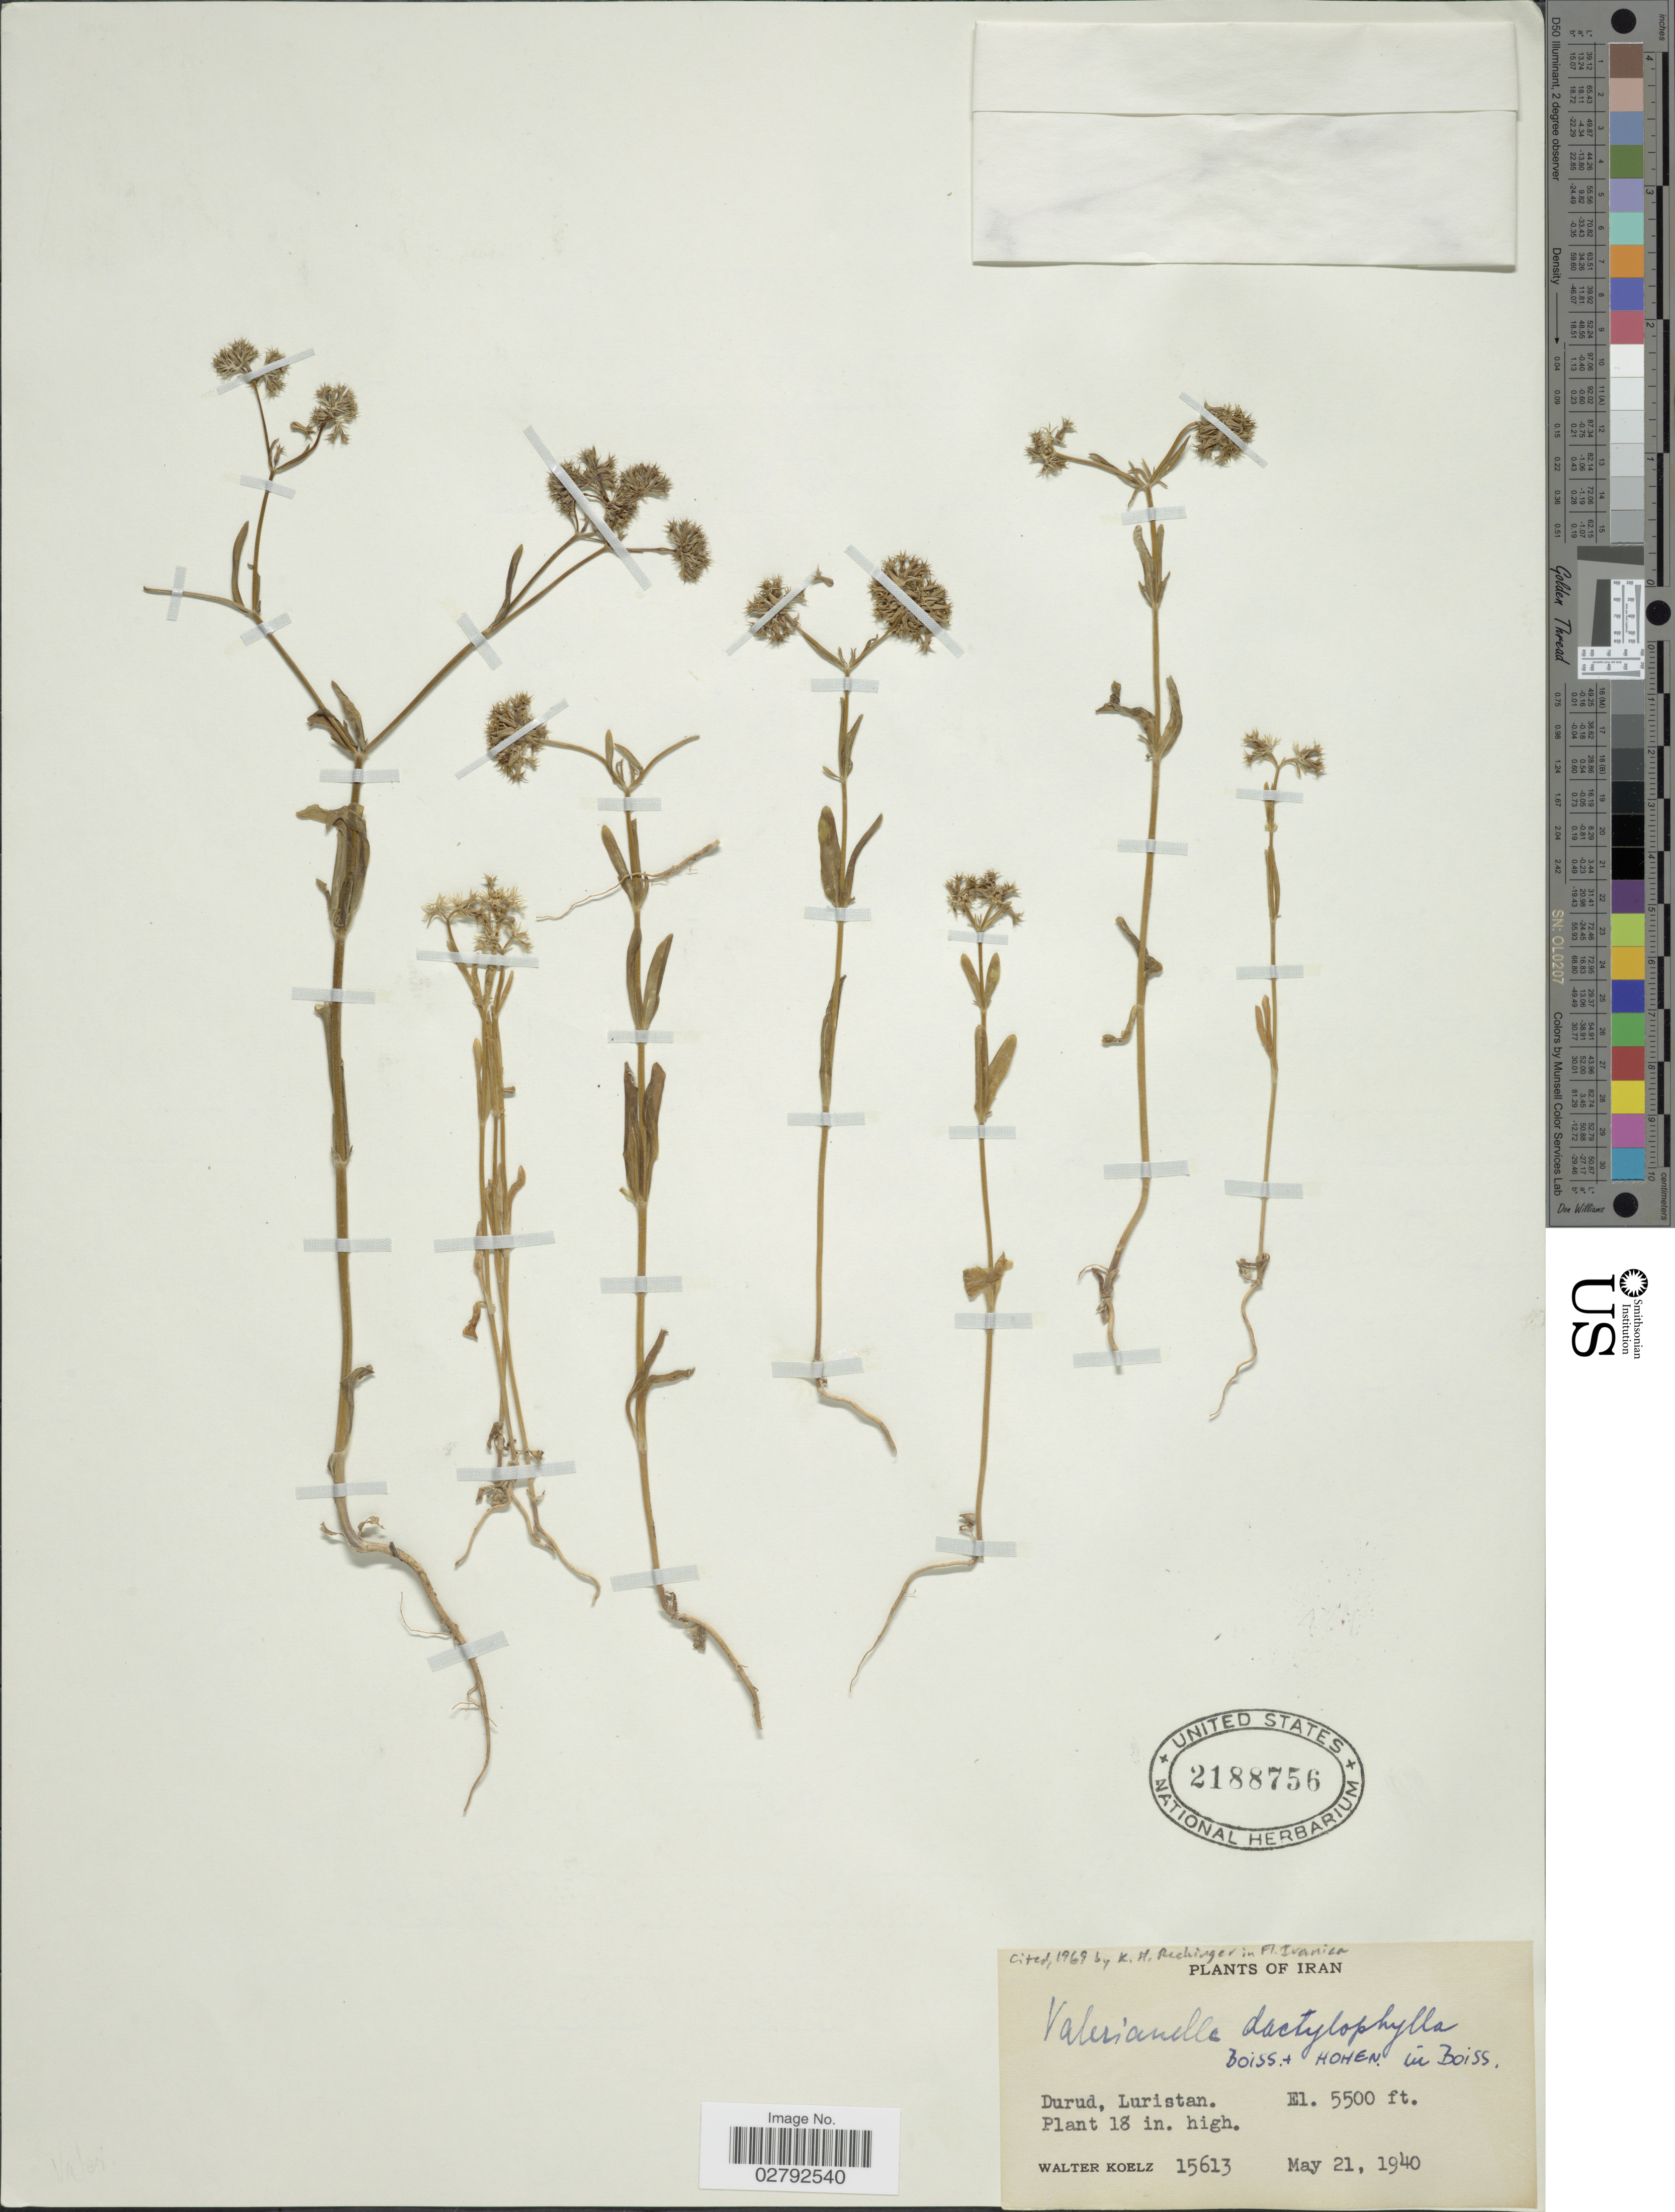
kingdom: Plantae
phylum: Tracheophyta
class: Magnoliopsida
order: Dipsacales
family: Caprifoliaceae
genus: Valerianella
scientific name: Valerianella dactylophylla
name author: Boiss. & Hohen.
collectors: W. N. Koelz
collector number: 15613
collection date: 1940-05-21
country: Iran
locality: Durud, Luristan.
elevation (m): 1676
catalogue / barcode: US 2188756